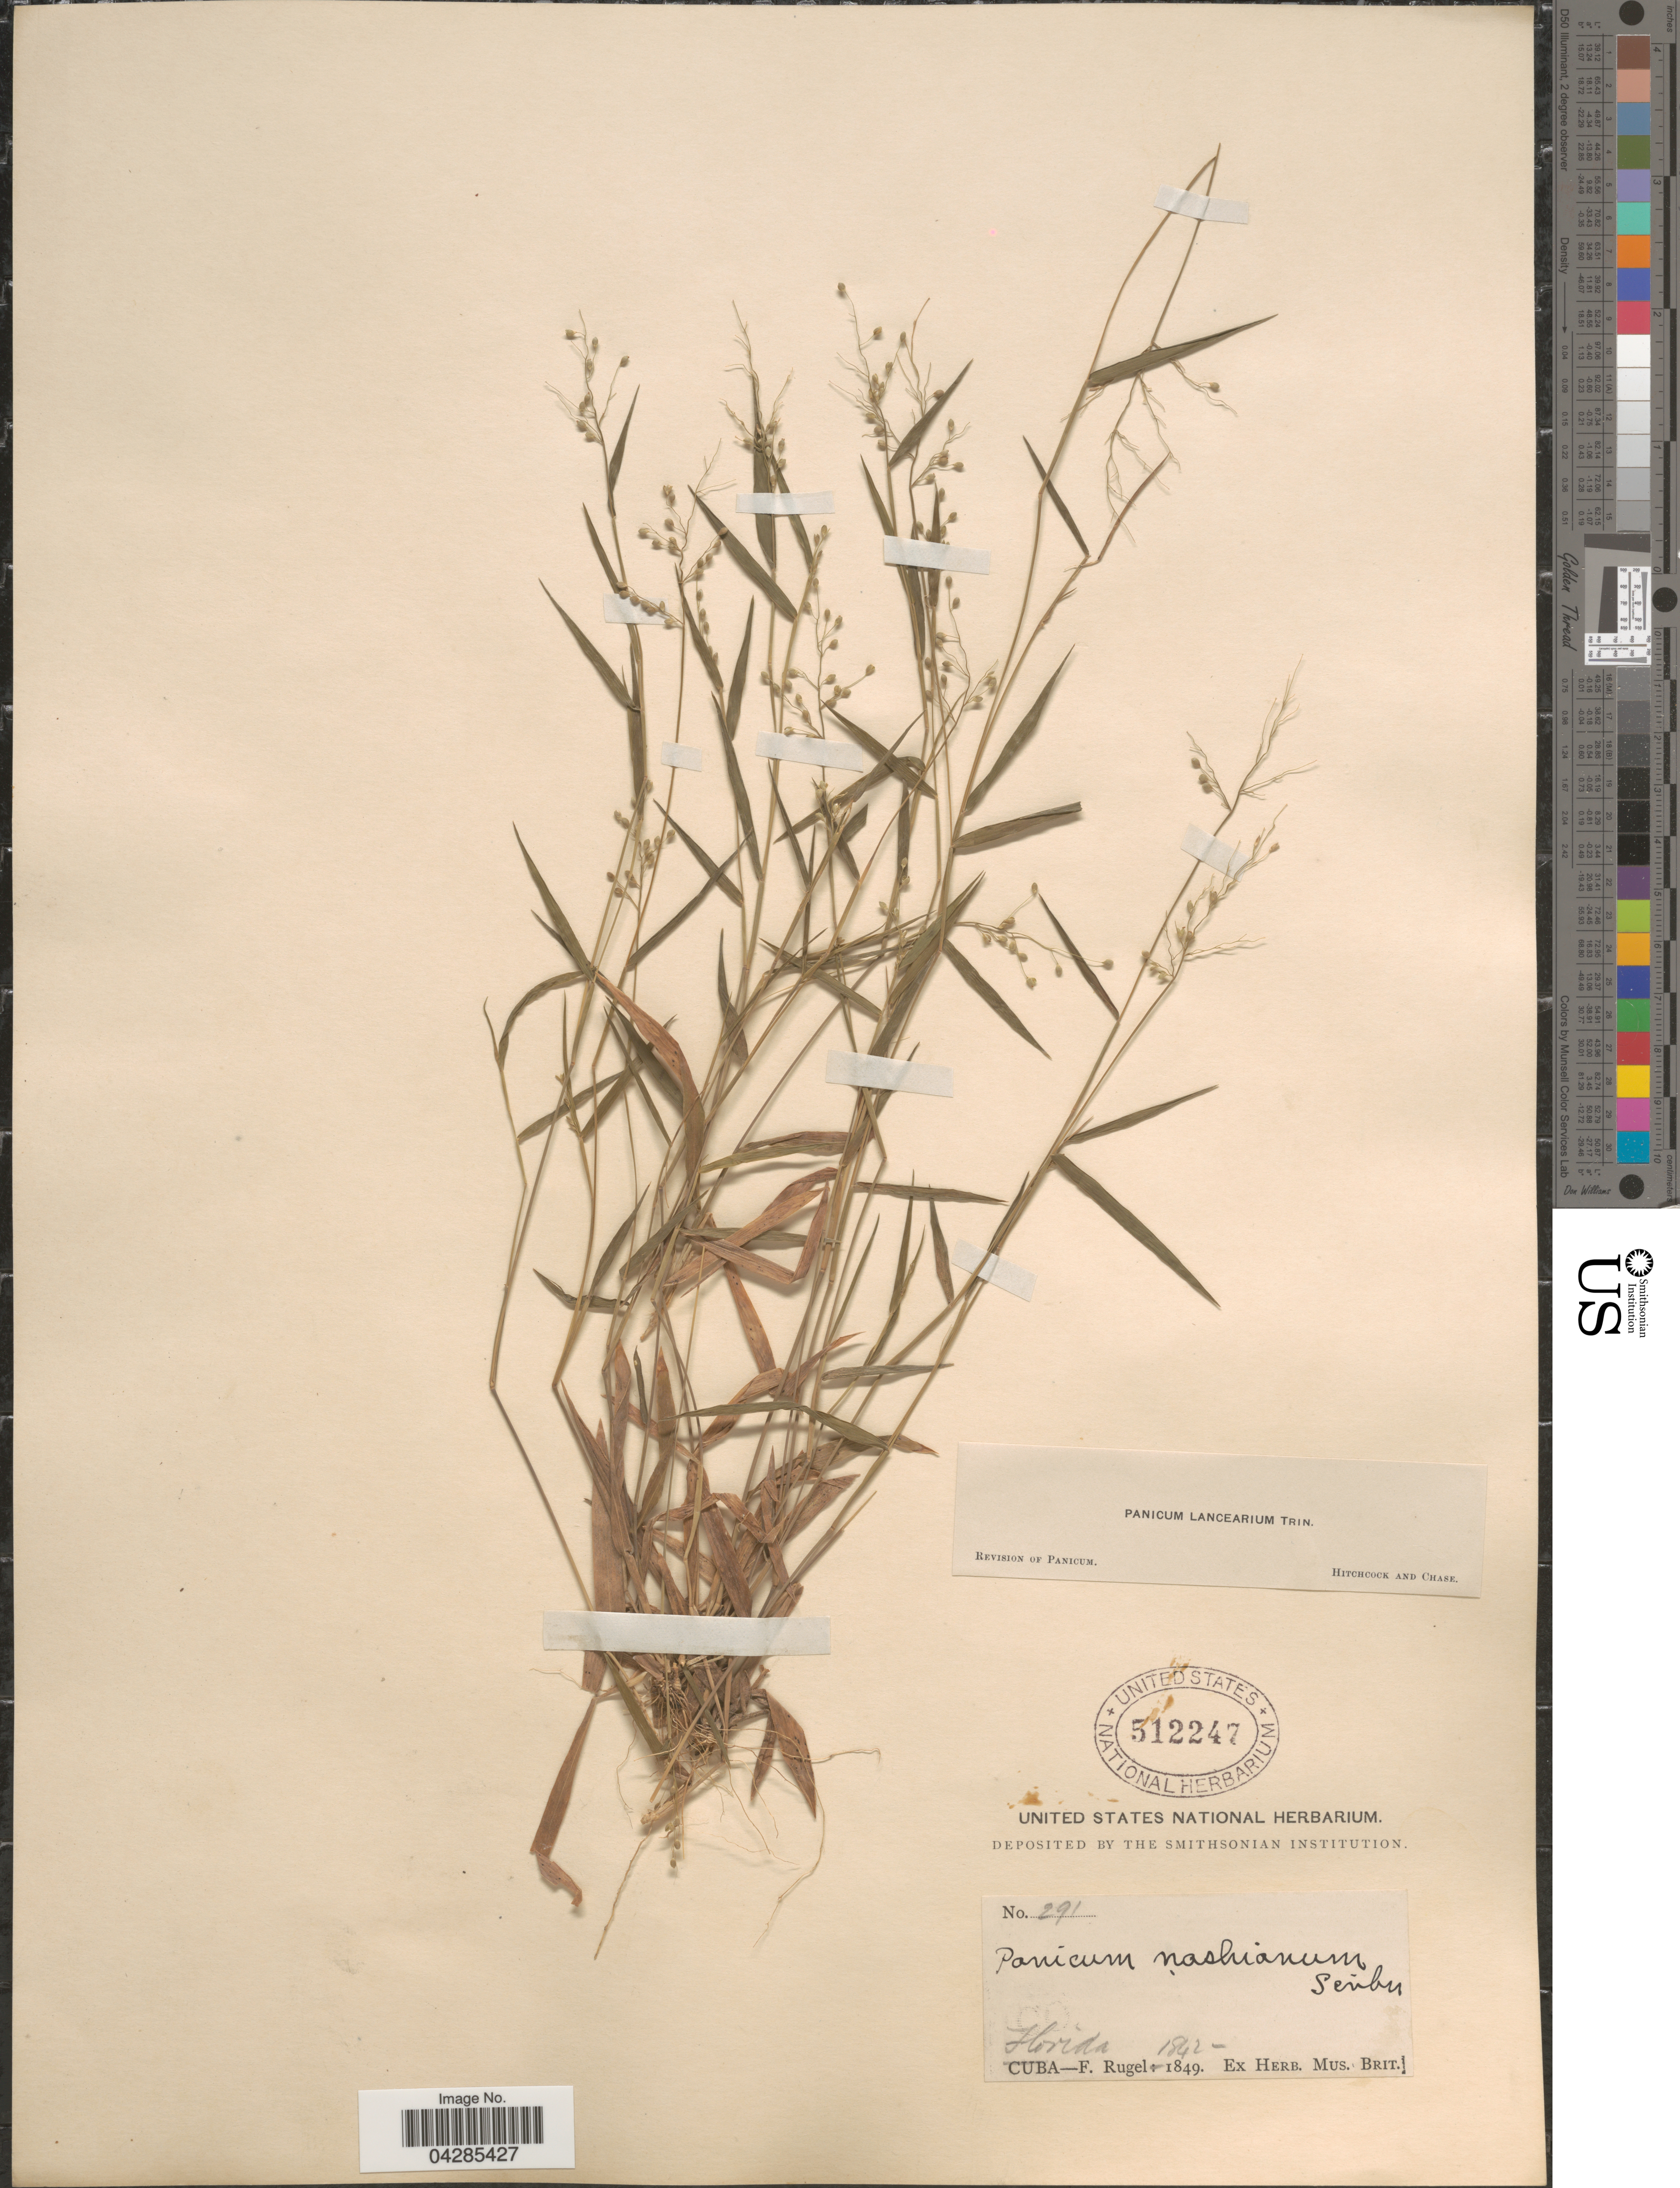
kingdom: Plantae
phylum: Tracheophyta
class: Liliopsida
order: Poales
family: Poaceae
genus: Dichanthelium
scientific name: Dichanthelium portoricense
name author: (Desv. ex Ham.) B.F. Hansen & Wunderlin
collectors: F. Rugel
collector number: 291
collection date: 1842/1849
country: United States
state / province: Florida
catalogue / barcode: US 512247